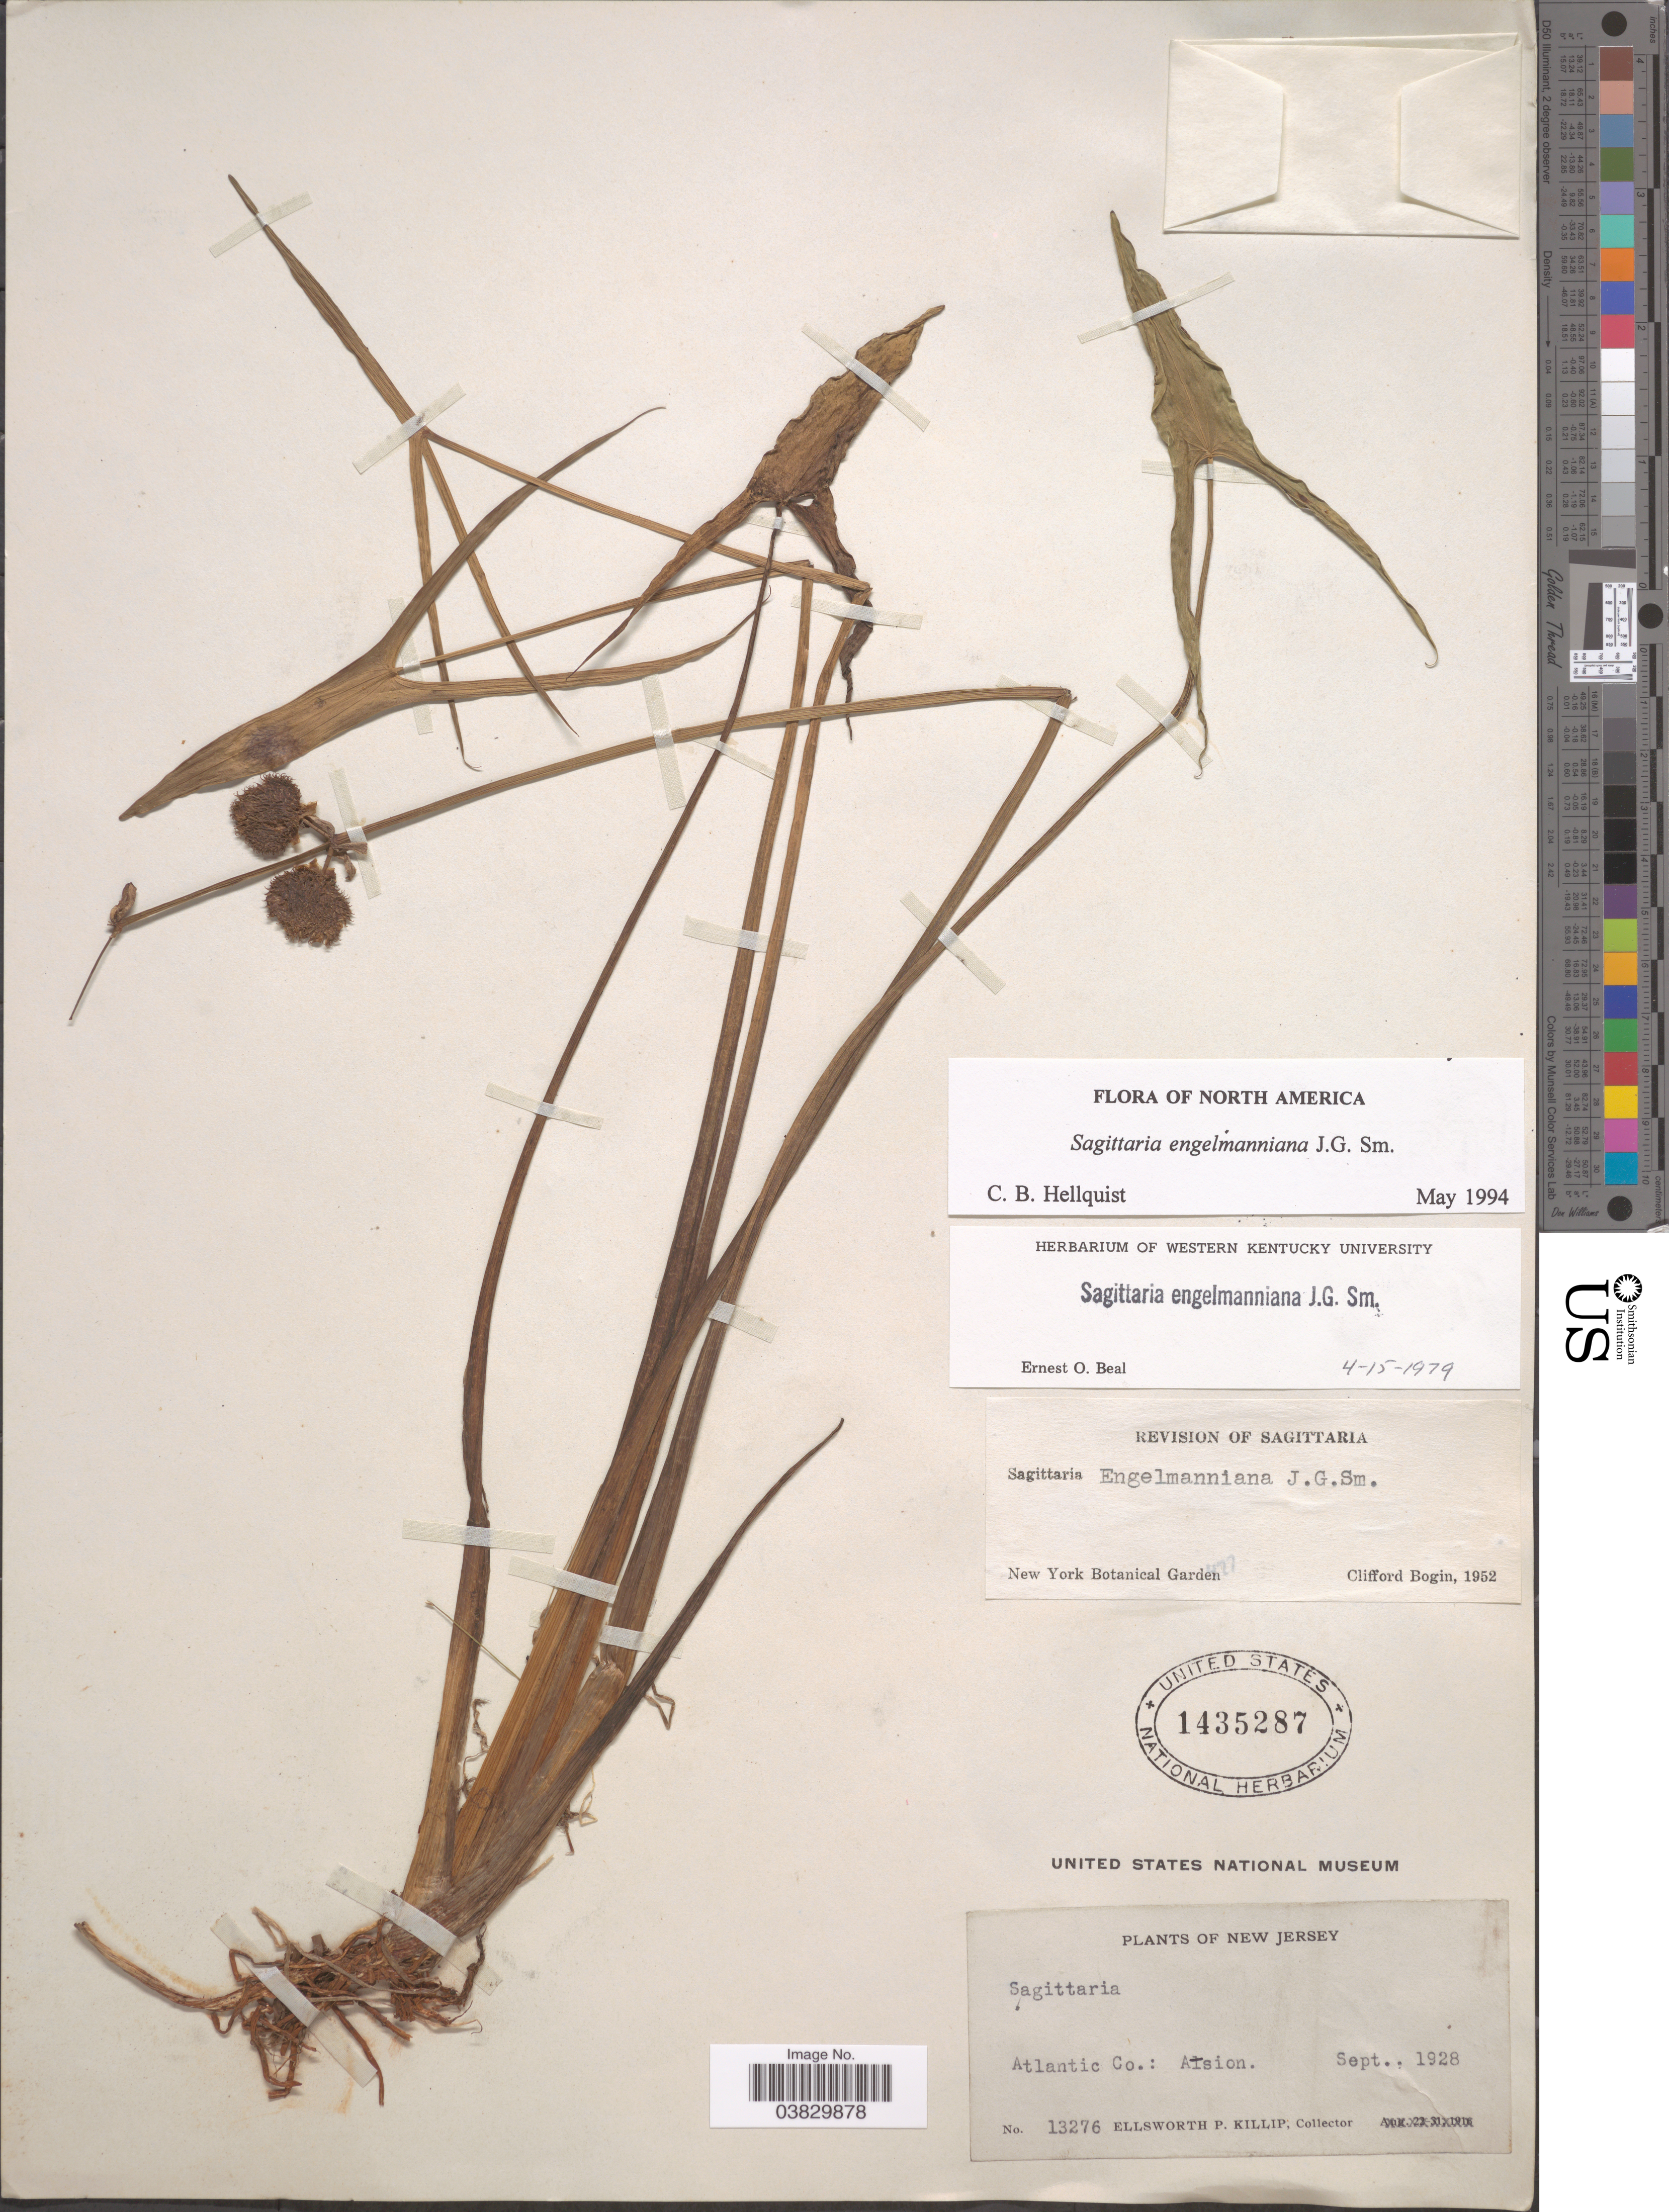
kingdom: Plantae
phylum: Tracheophyta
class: Liliopsida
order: Alismatales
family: Alismataceae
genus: Sagittaria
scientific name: Sagittaria engelmanniana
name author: J.G. Sm.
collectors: E. P. Killip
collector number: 13276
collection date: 1928-09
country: United States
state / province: New Jersey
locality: Atlantic Co.: Atsion.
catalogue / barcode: US 1435287